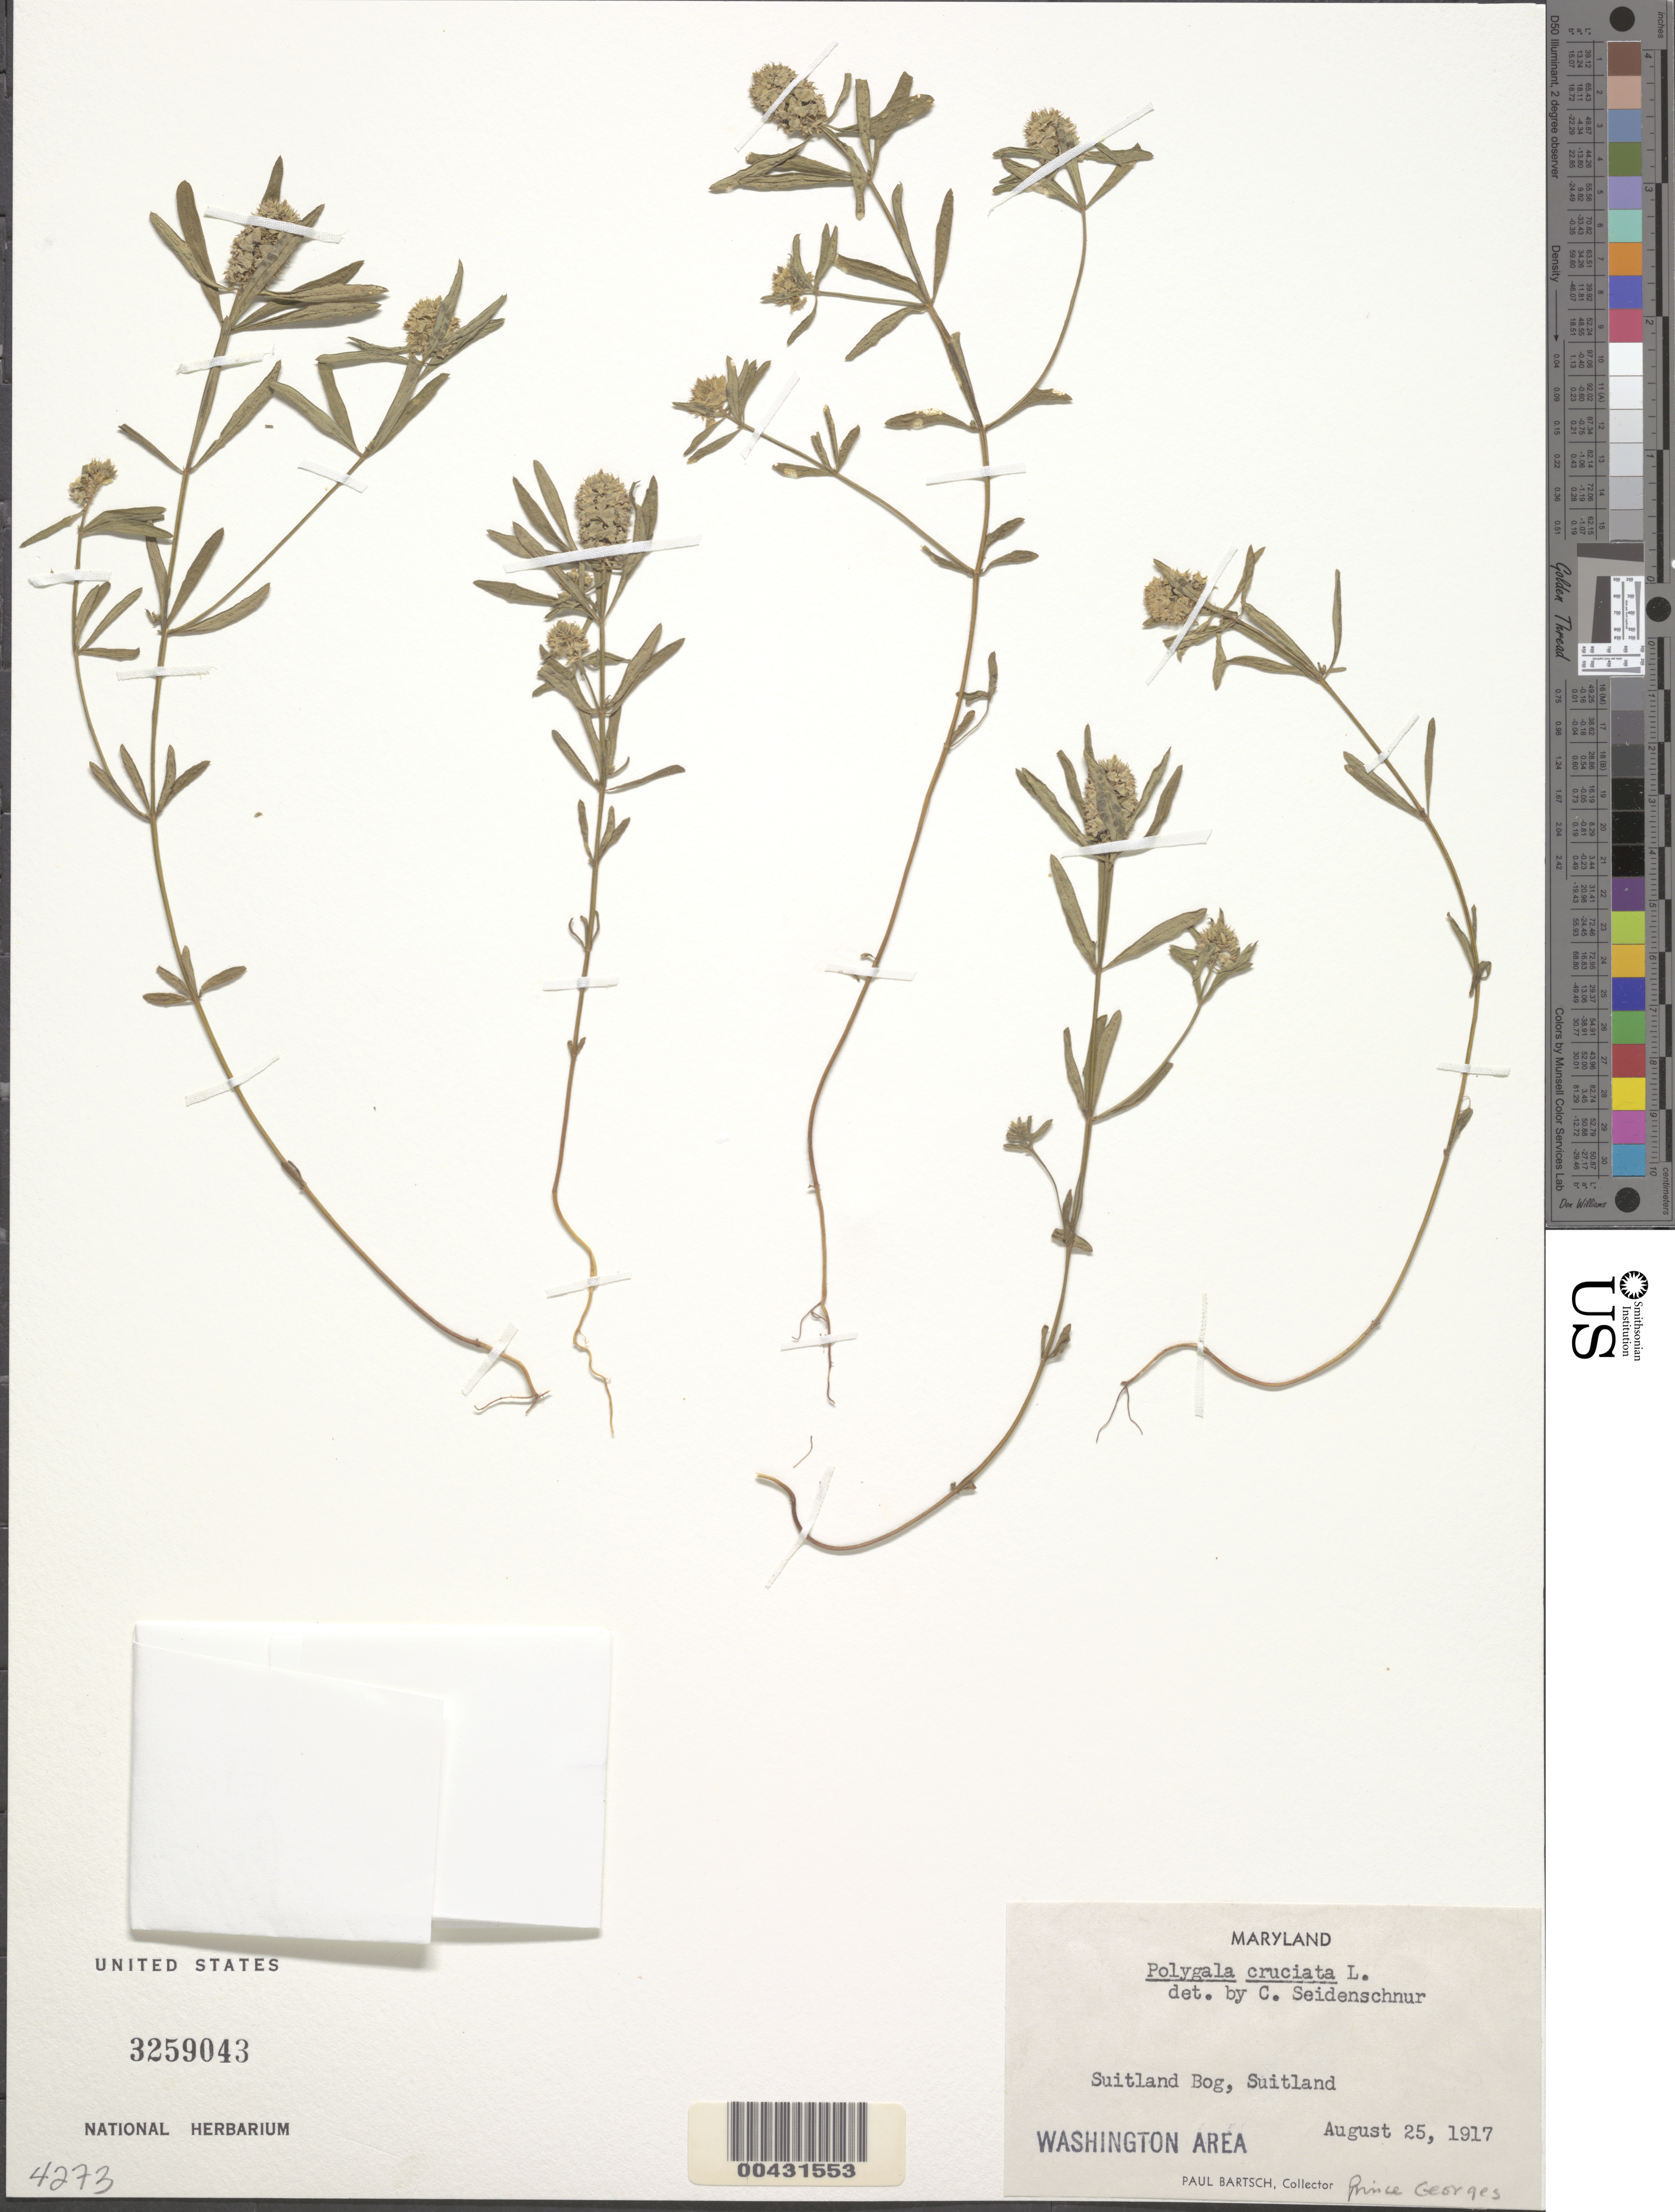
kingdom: Plantae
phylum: Tracheophyta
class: Magnoliopsida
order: Fabales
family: Polygalaceae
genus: Polygala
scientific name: Polygala cruciata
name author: L.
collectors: P. Bartsch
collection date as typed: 25 Aug 1917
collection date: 1917-08-25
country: United States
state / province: Maryland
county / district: Prince George's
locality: Suitland Bog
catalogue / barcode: US 3259043